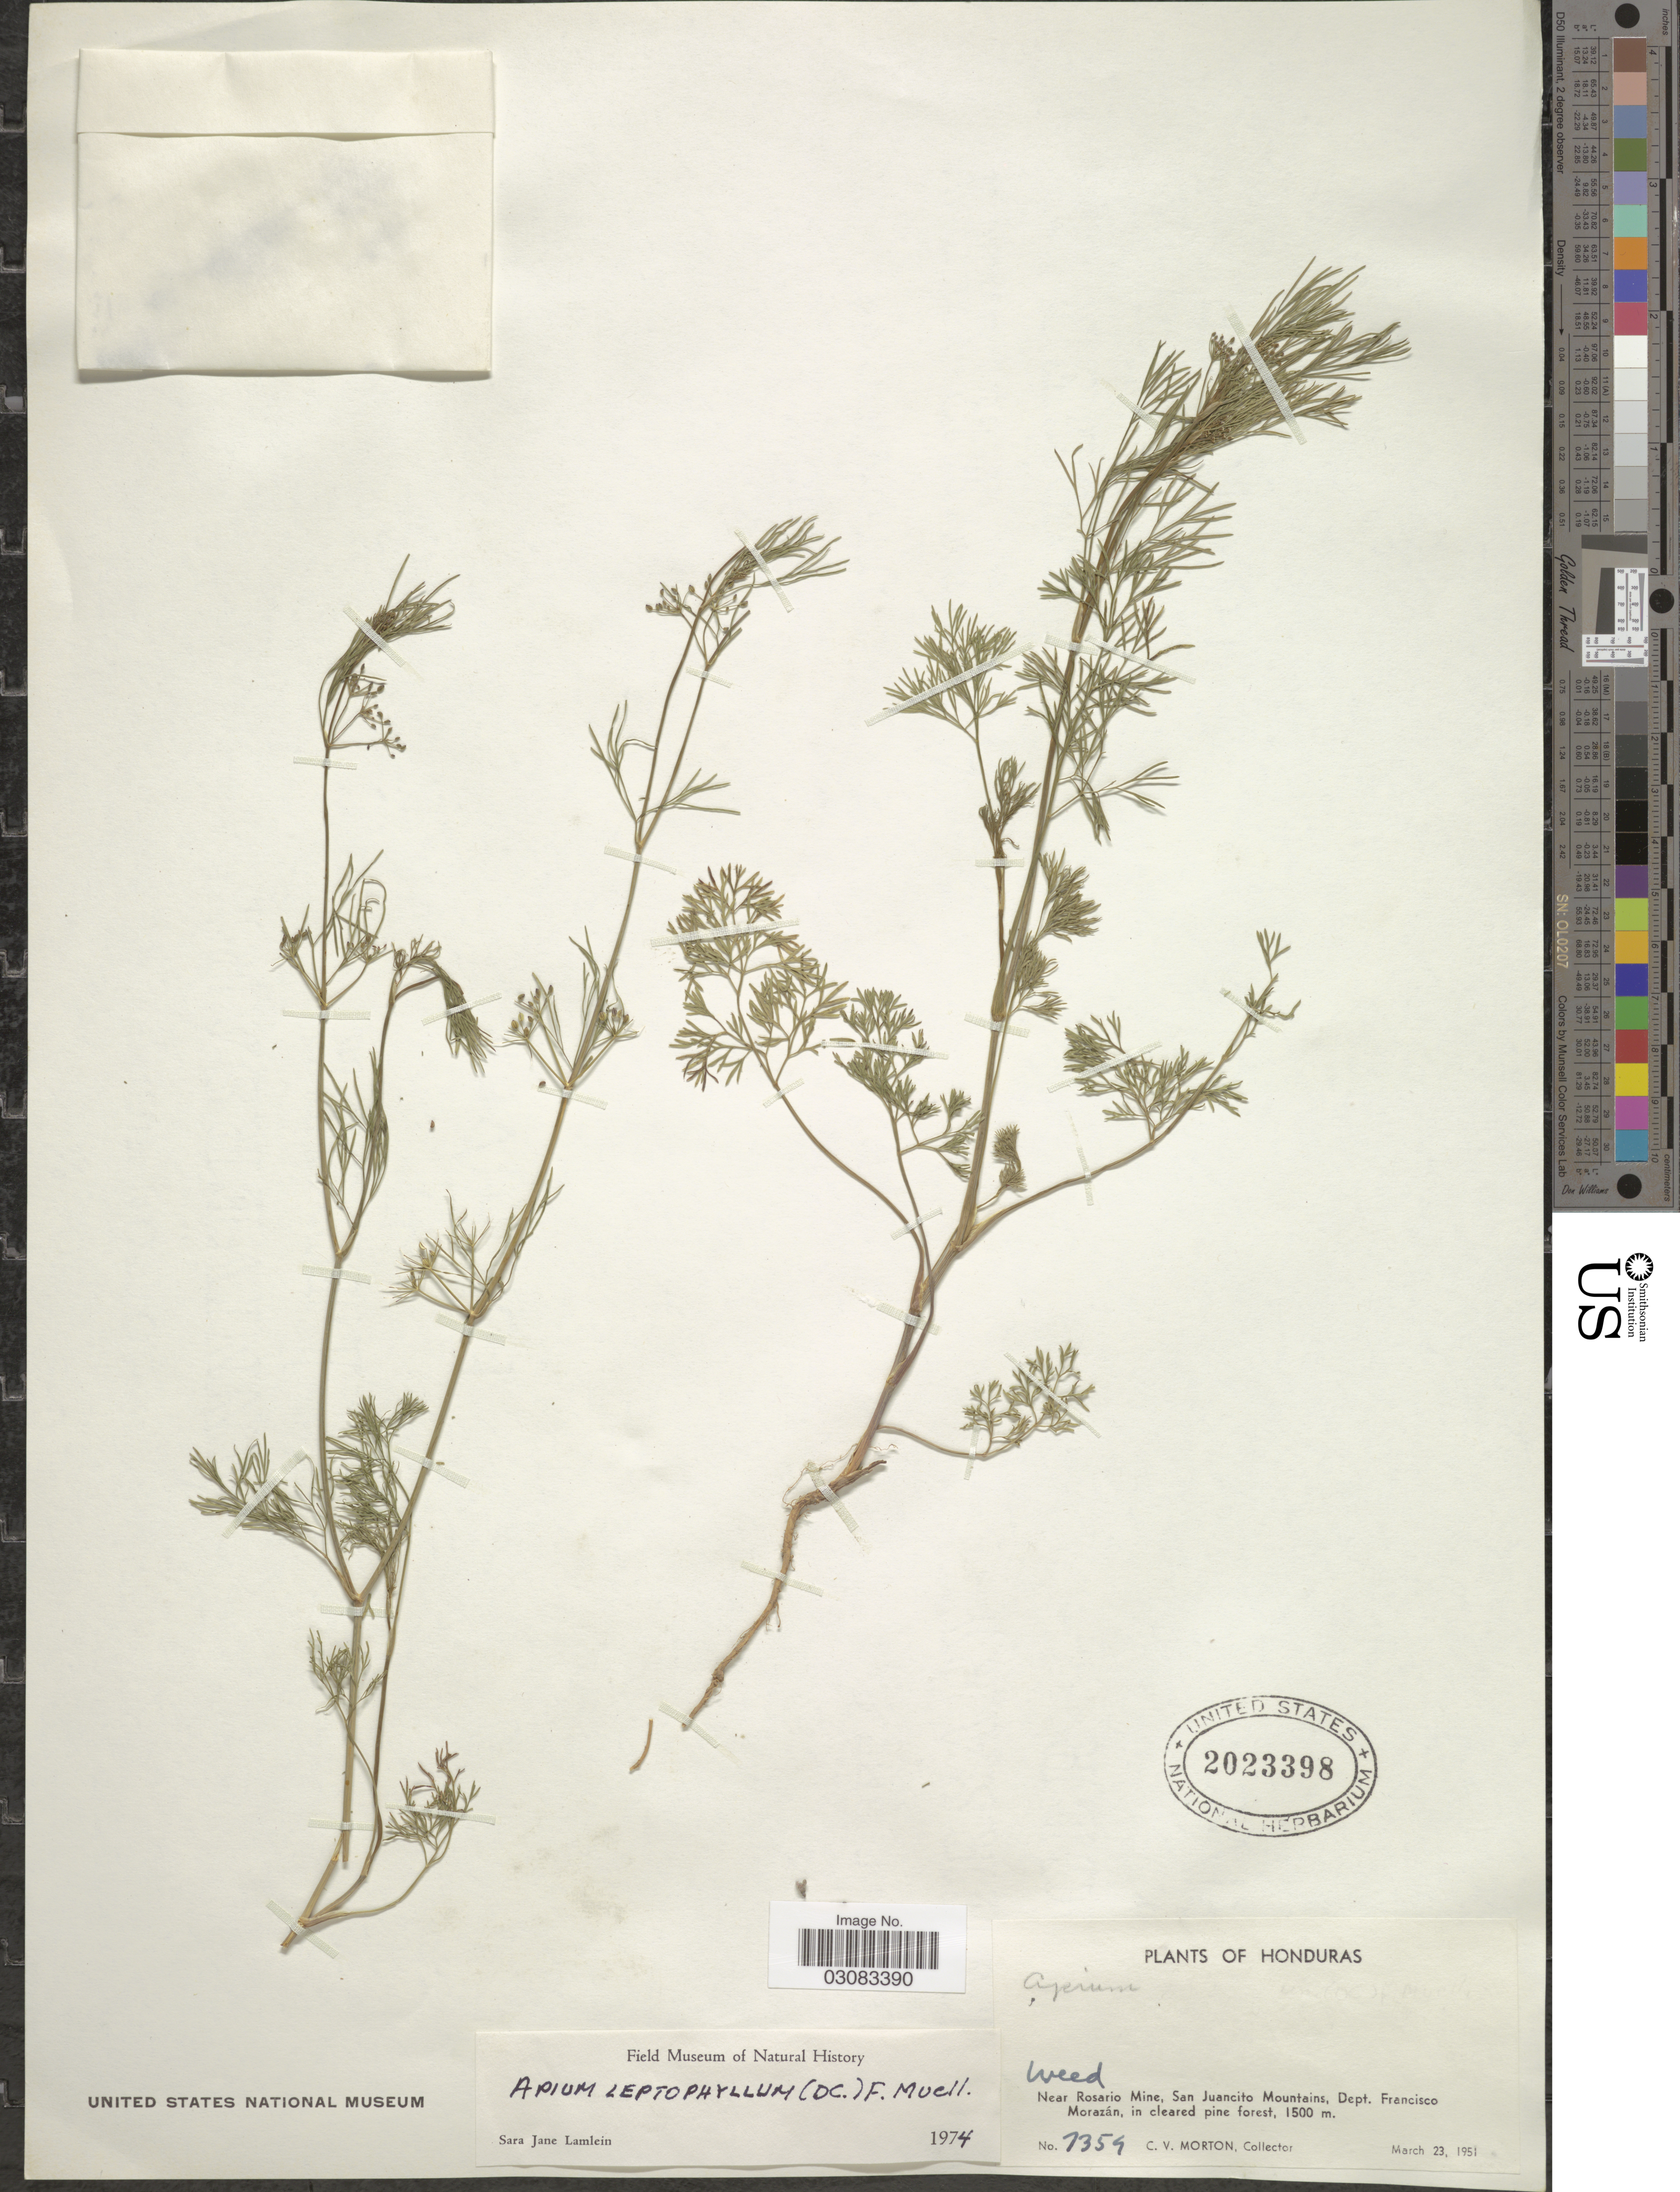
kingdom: Plantae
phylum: Tracheophyta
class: Magnoliopsida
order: Apiales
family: Apiaceae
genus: Cyclospermum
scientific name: Cyclospermum leptophyllum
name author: (Pers.) Sprague ex Britton & P. Wilson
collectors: C. V. Morton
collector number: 7359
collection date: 1951-03-23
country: Honduras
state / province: Fco. Morazán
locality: Near Rosario Mine, San Juancito Mountains, Dept. Francisco Morazán.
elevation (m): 1500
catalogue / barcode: US 2023398